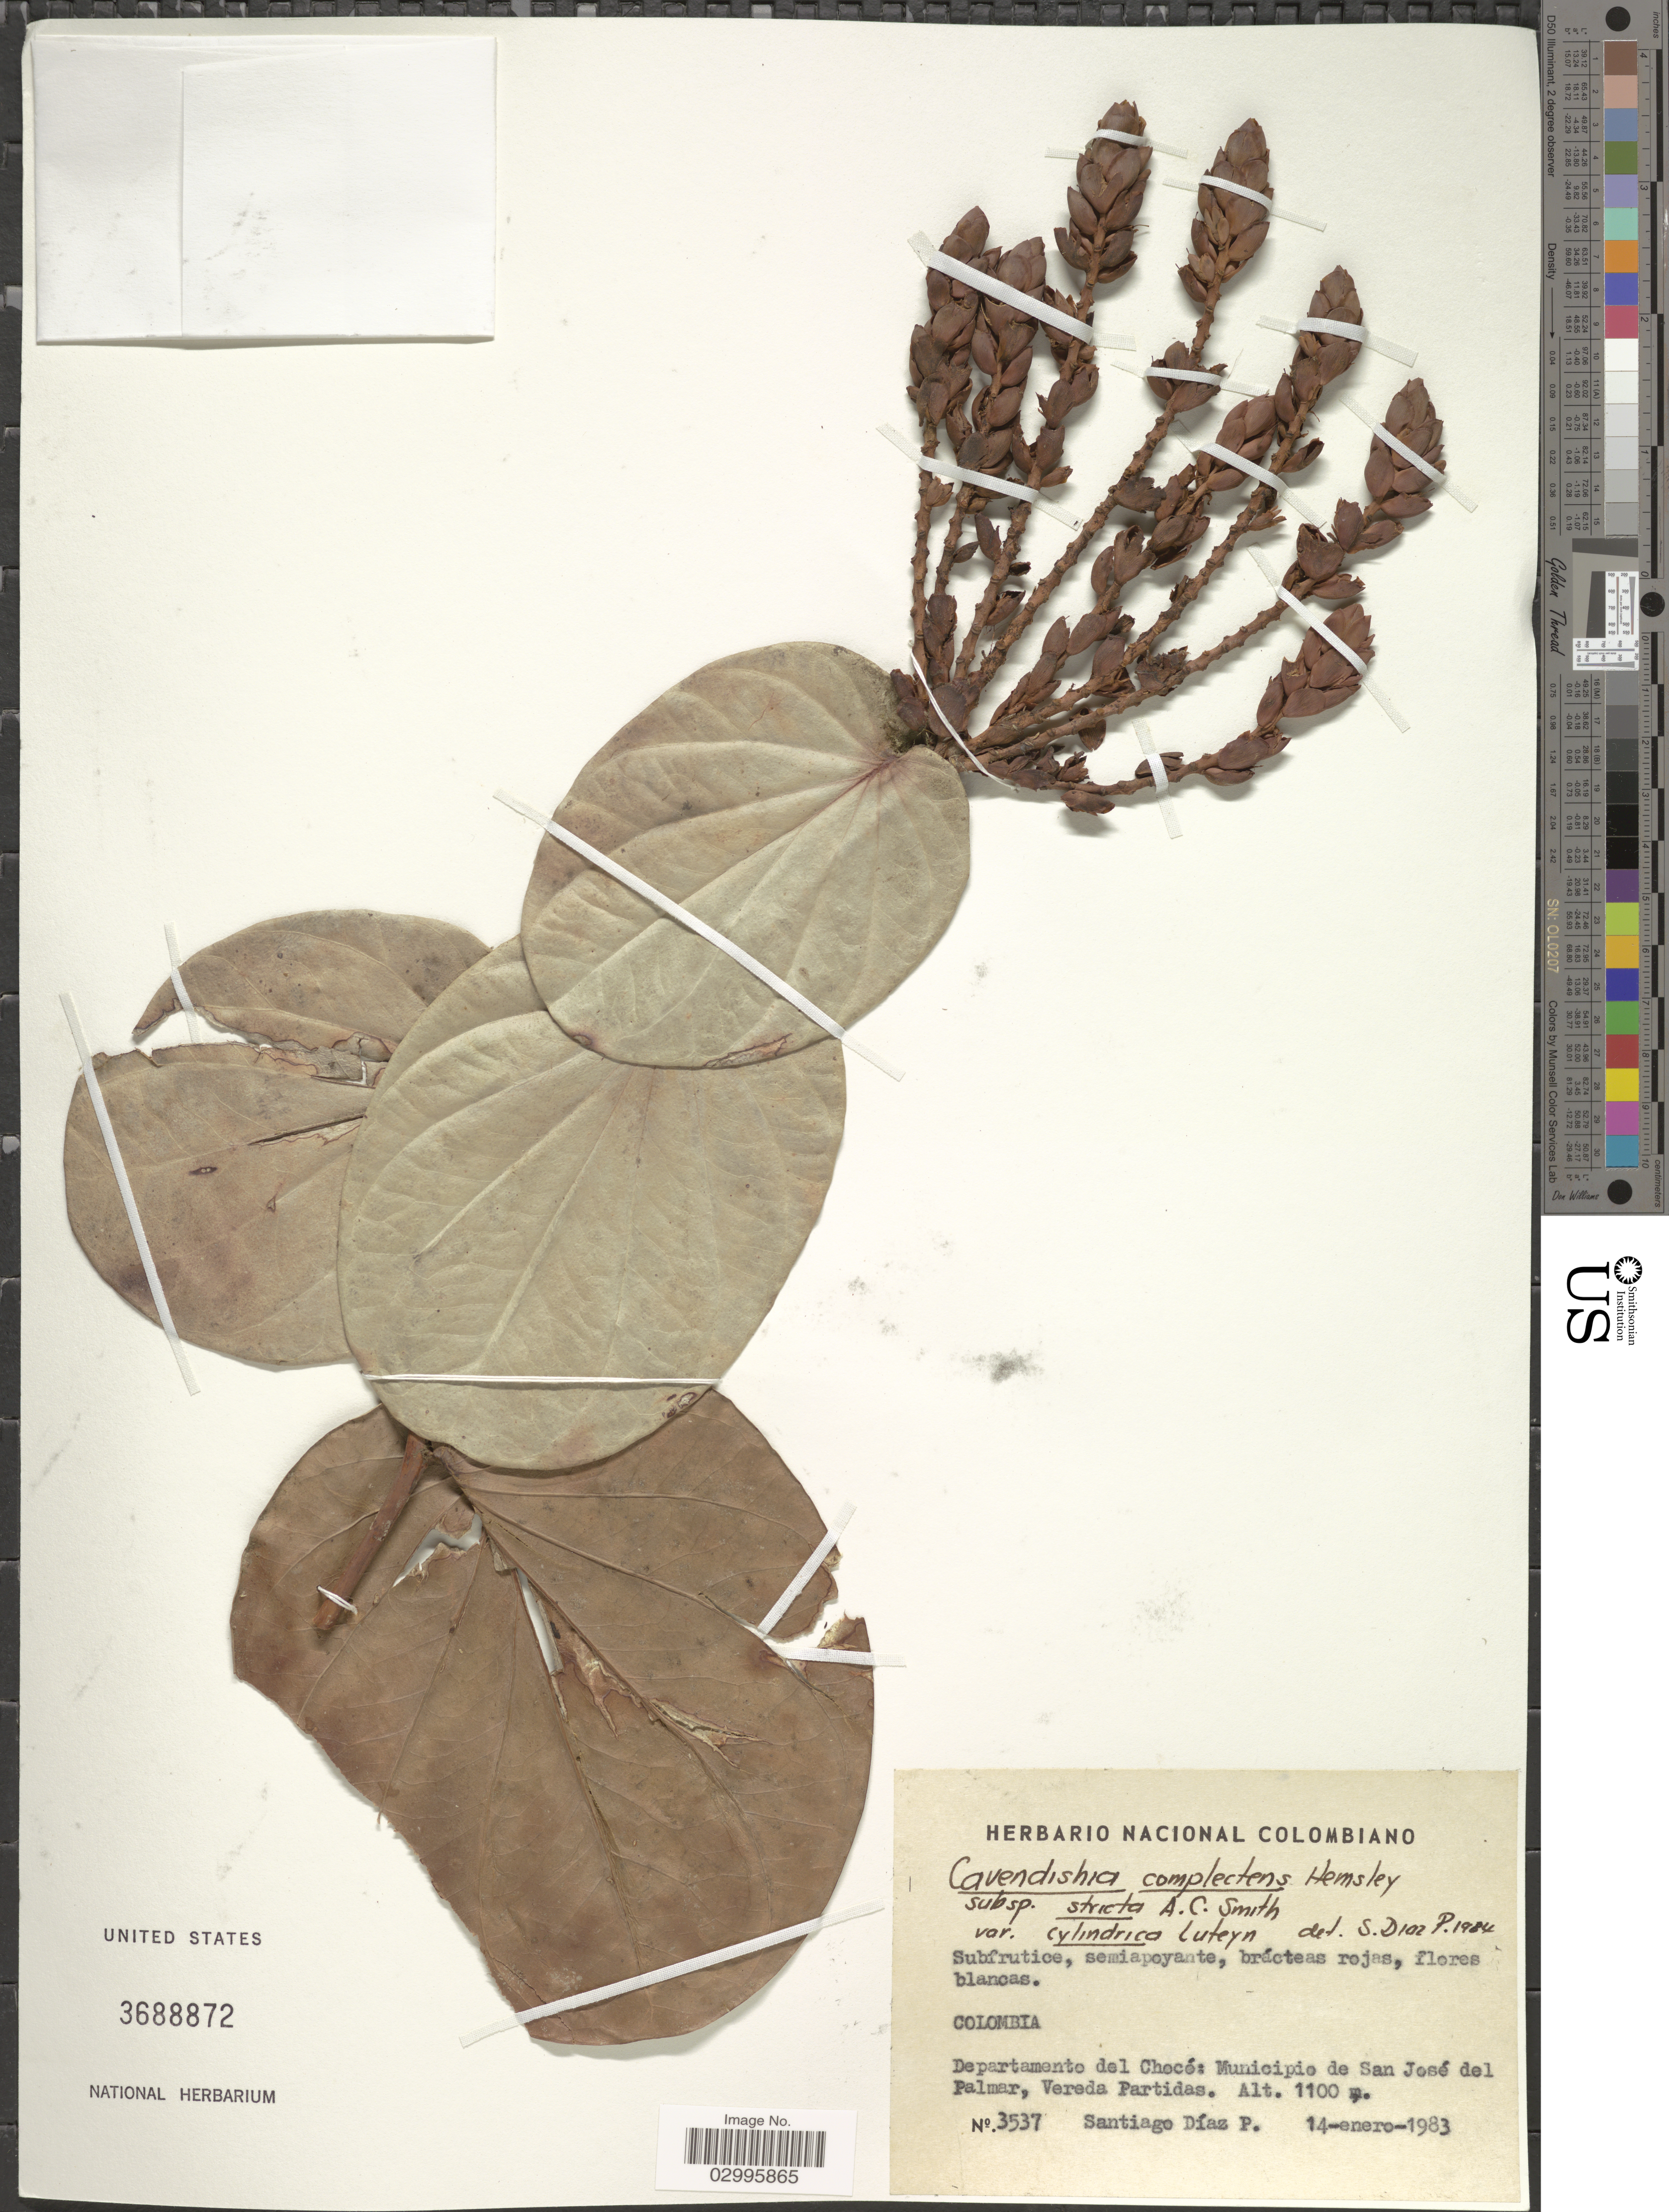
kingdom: Plantae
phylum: Tracheophyta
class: Magnoliopsida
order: Ericales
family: Ericaceae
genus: Cavendishia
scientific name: Cavendishia complectens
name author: Hemsl.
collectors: S. Diaz P.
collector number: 3537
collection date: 1983-01-14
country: Colombia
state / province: Chocó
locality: Departamento del Chocó: Municipio de San José del Palmar, Vereda Partidas.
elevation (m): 1100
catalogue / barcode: US 3688872